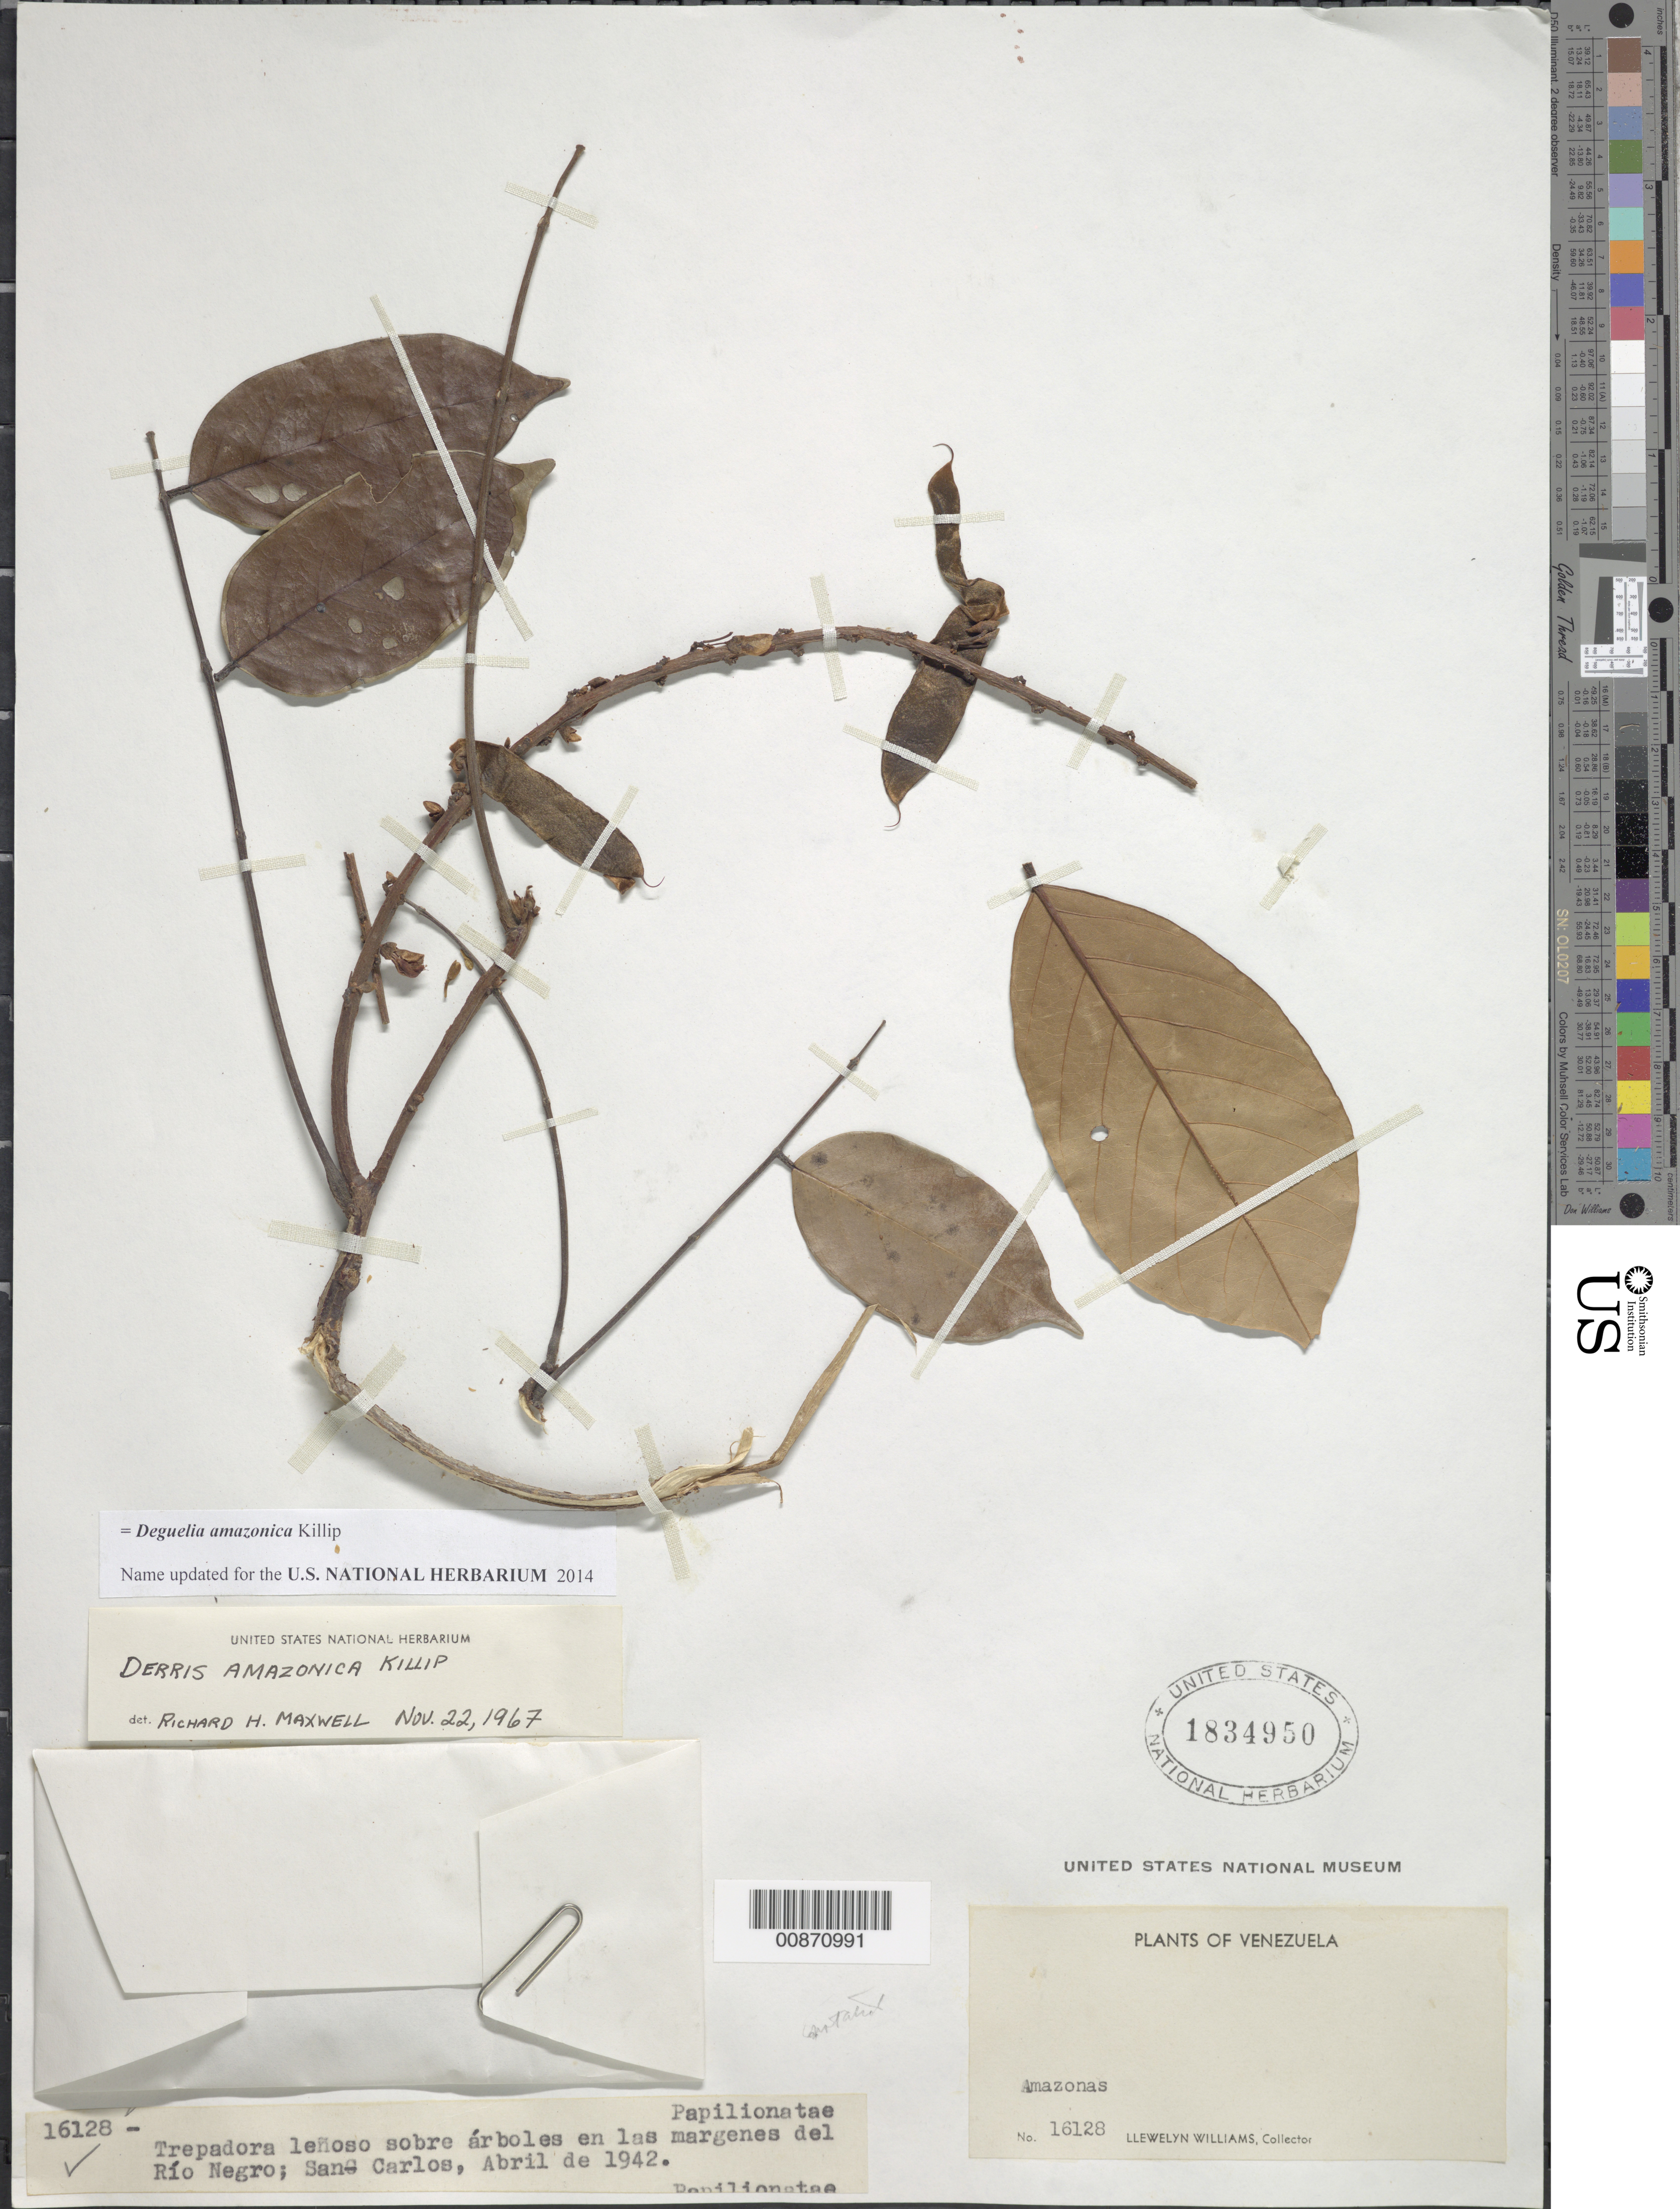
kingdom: Plantae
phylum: Tracheophyta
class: Magnoliopsida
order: Fabales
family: Fabaceae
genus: Deguelia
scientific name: Deguelia amazonica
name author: Killip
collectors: Ll. Williams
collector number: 16128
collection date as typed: Apr-42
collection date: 1942-04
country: Venezuela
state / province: Amazonas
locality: Río Negro, San Carlos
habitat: Sobre arboles en las margenes del rio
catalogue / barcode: US 1834950